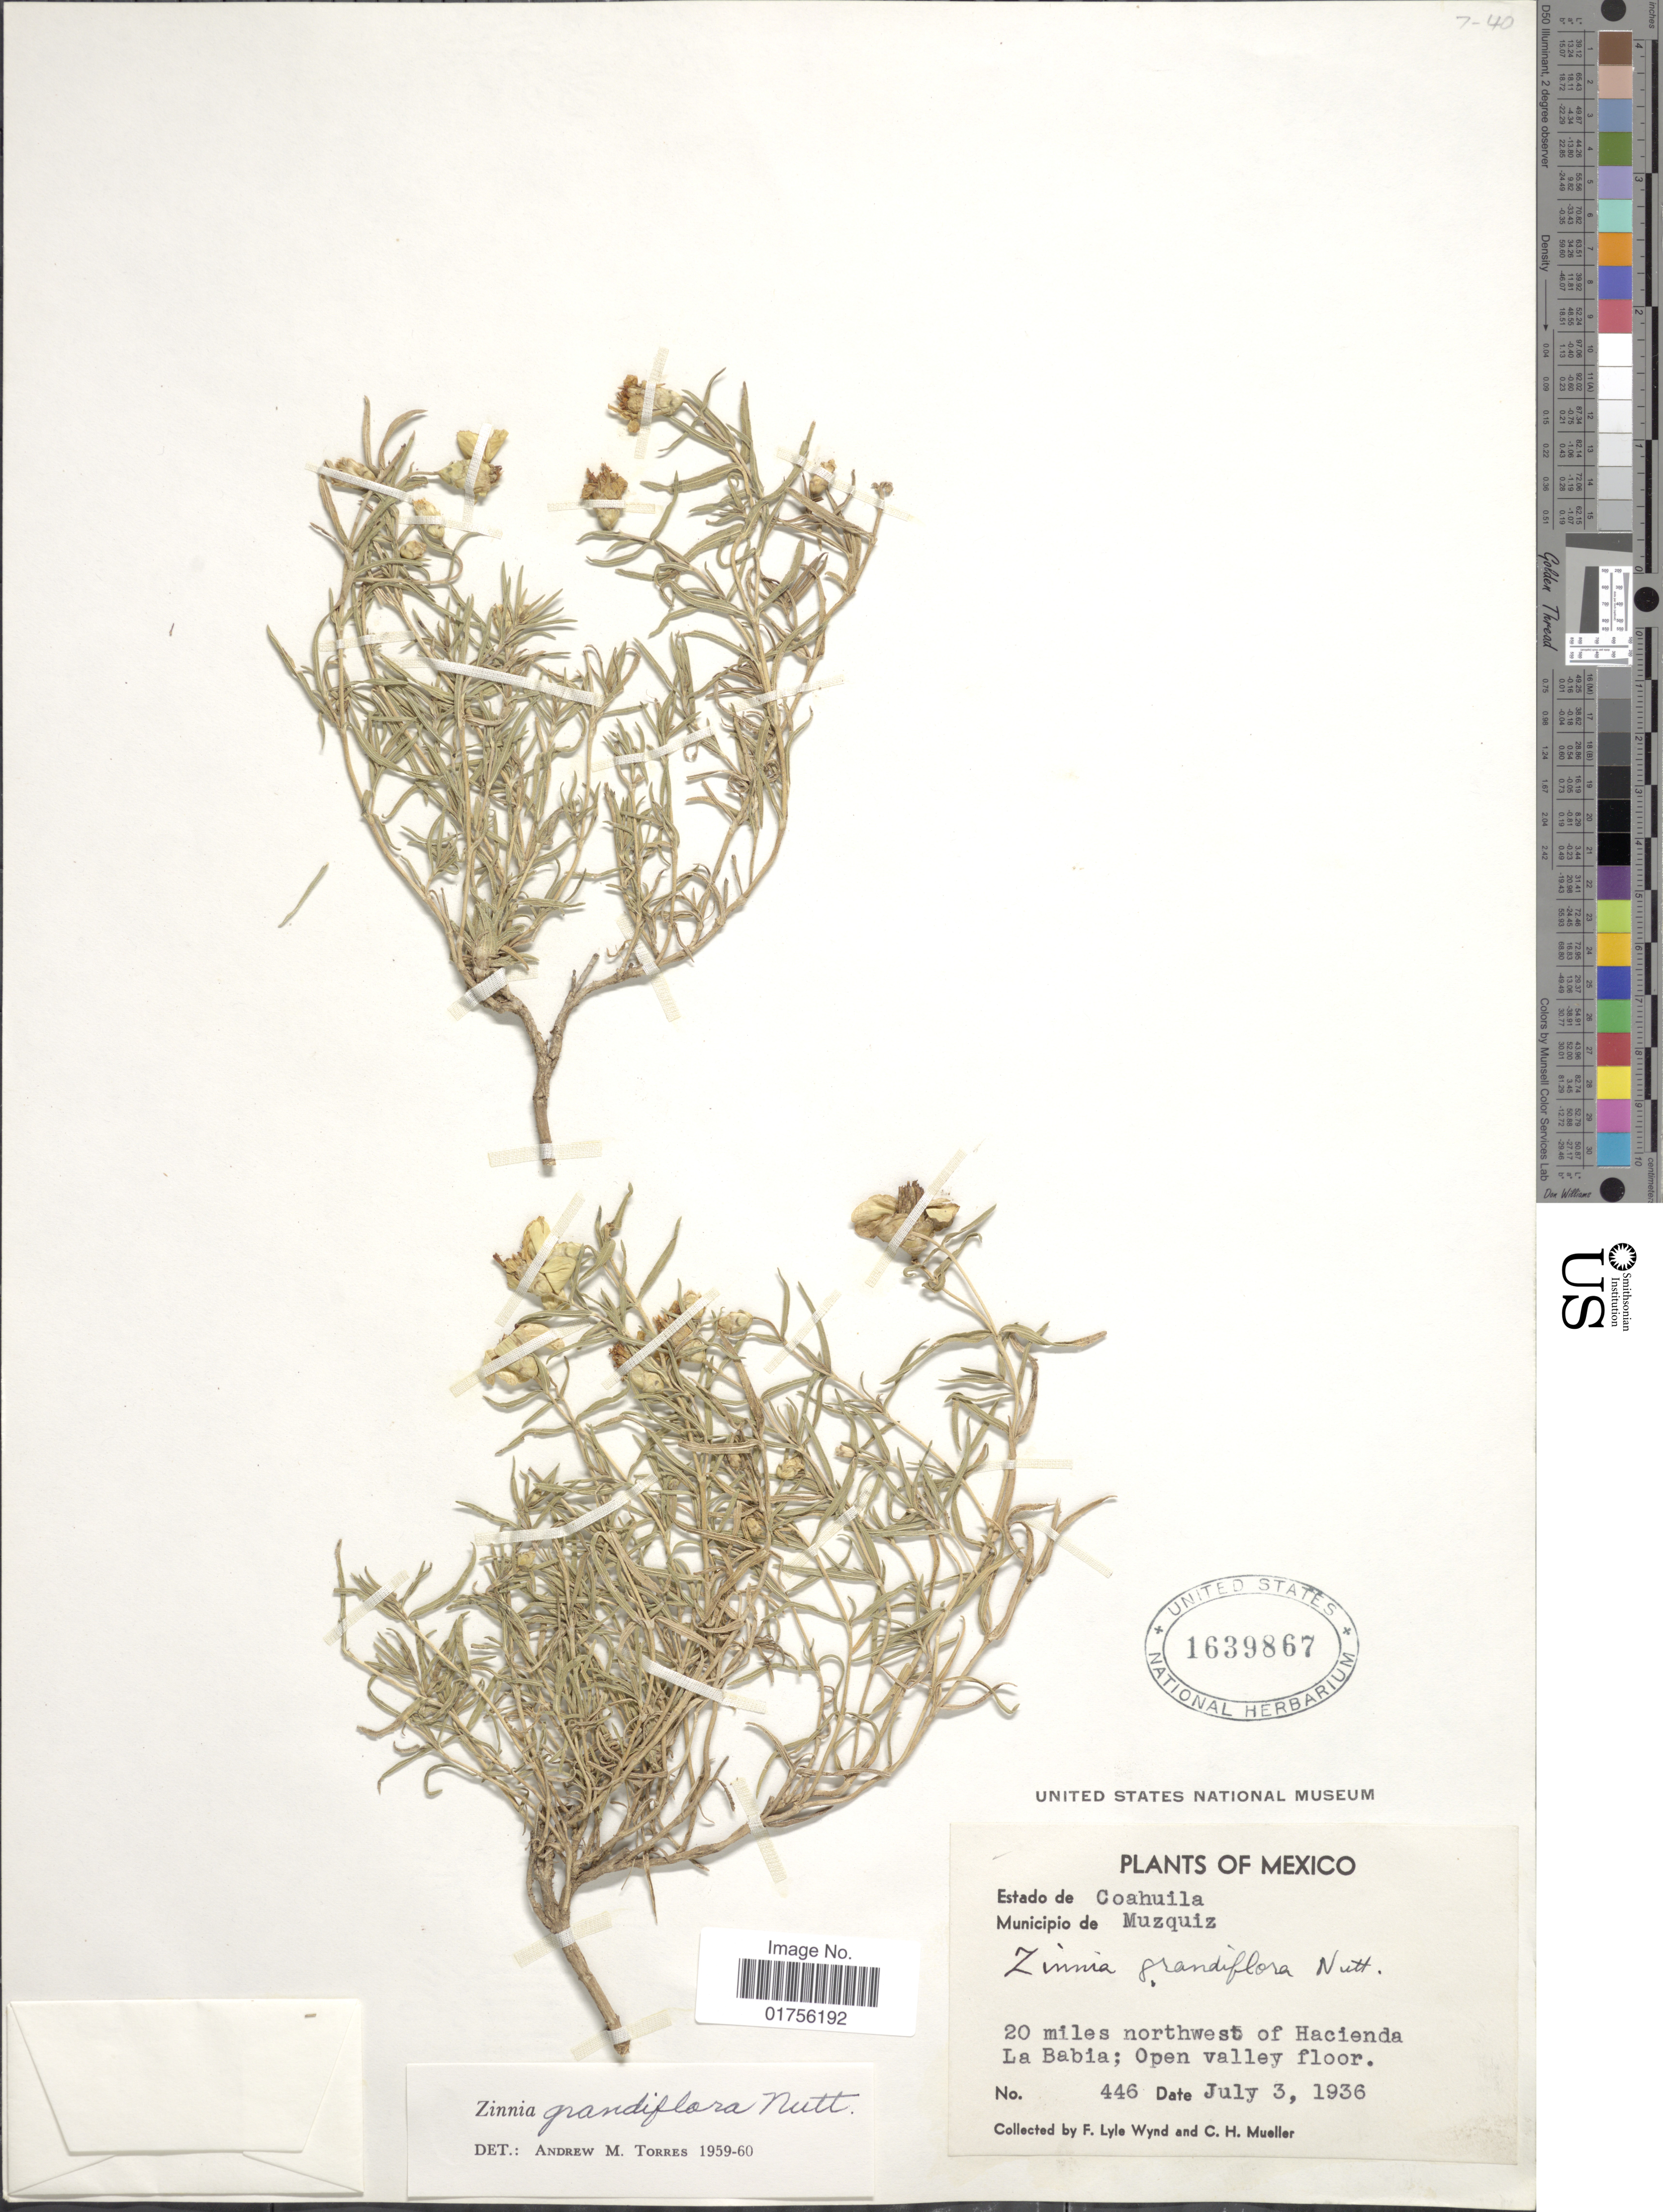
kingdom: Plantae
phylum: Tracheophyta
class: Magnoliopsida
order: Asterales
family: Asteraceae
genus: Zinnia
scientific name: Zinnia grandiflora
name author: Nutt.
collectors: F. L. Wynd & C. H. Mueller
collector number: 446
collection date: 1936-07-03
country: Mexico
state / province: Coahuila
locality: Estado de Coahuila, Municipio de Muzquiz, 20 miles northwest of Hacienda La Babia, Open valley floor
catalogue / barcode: US 1639867